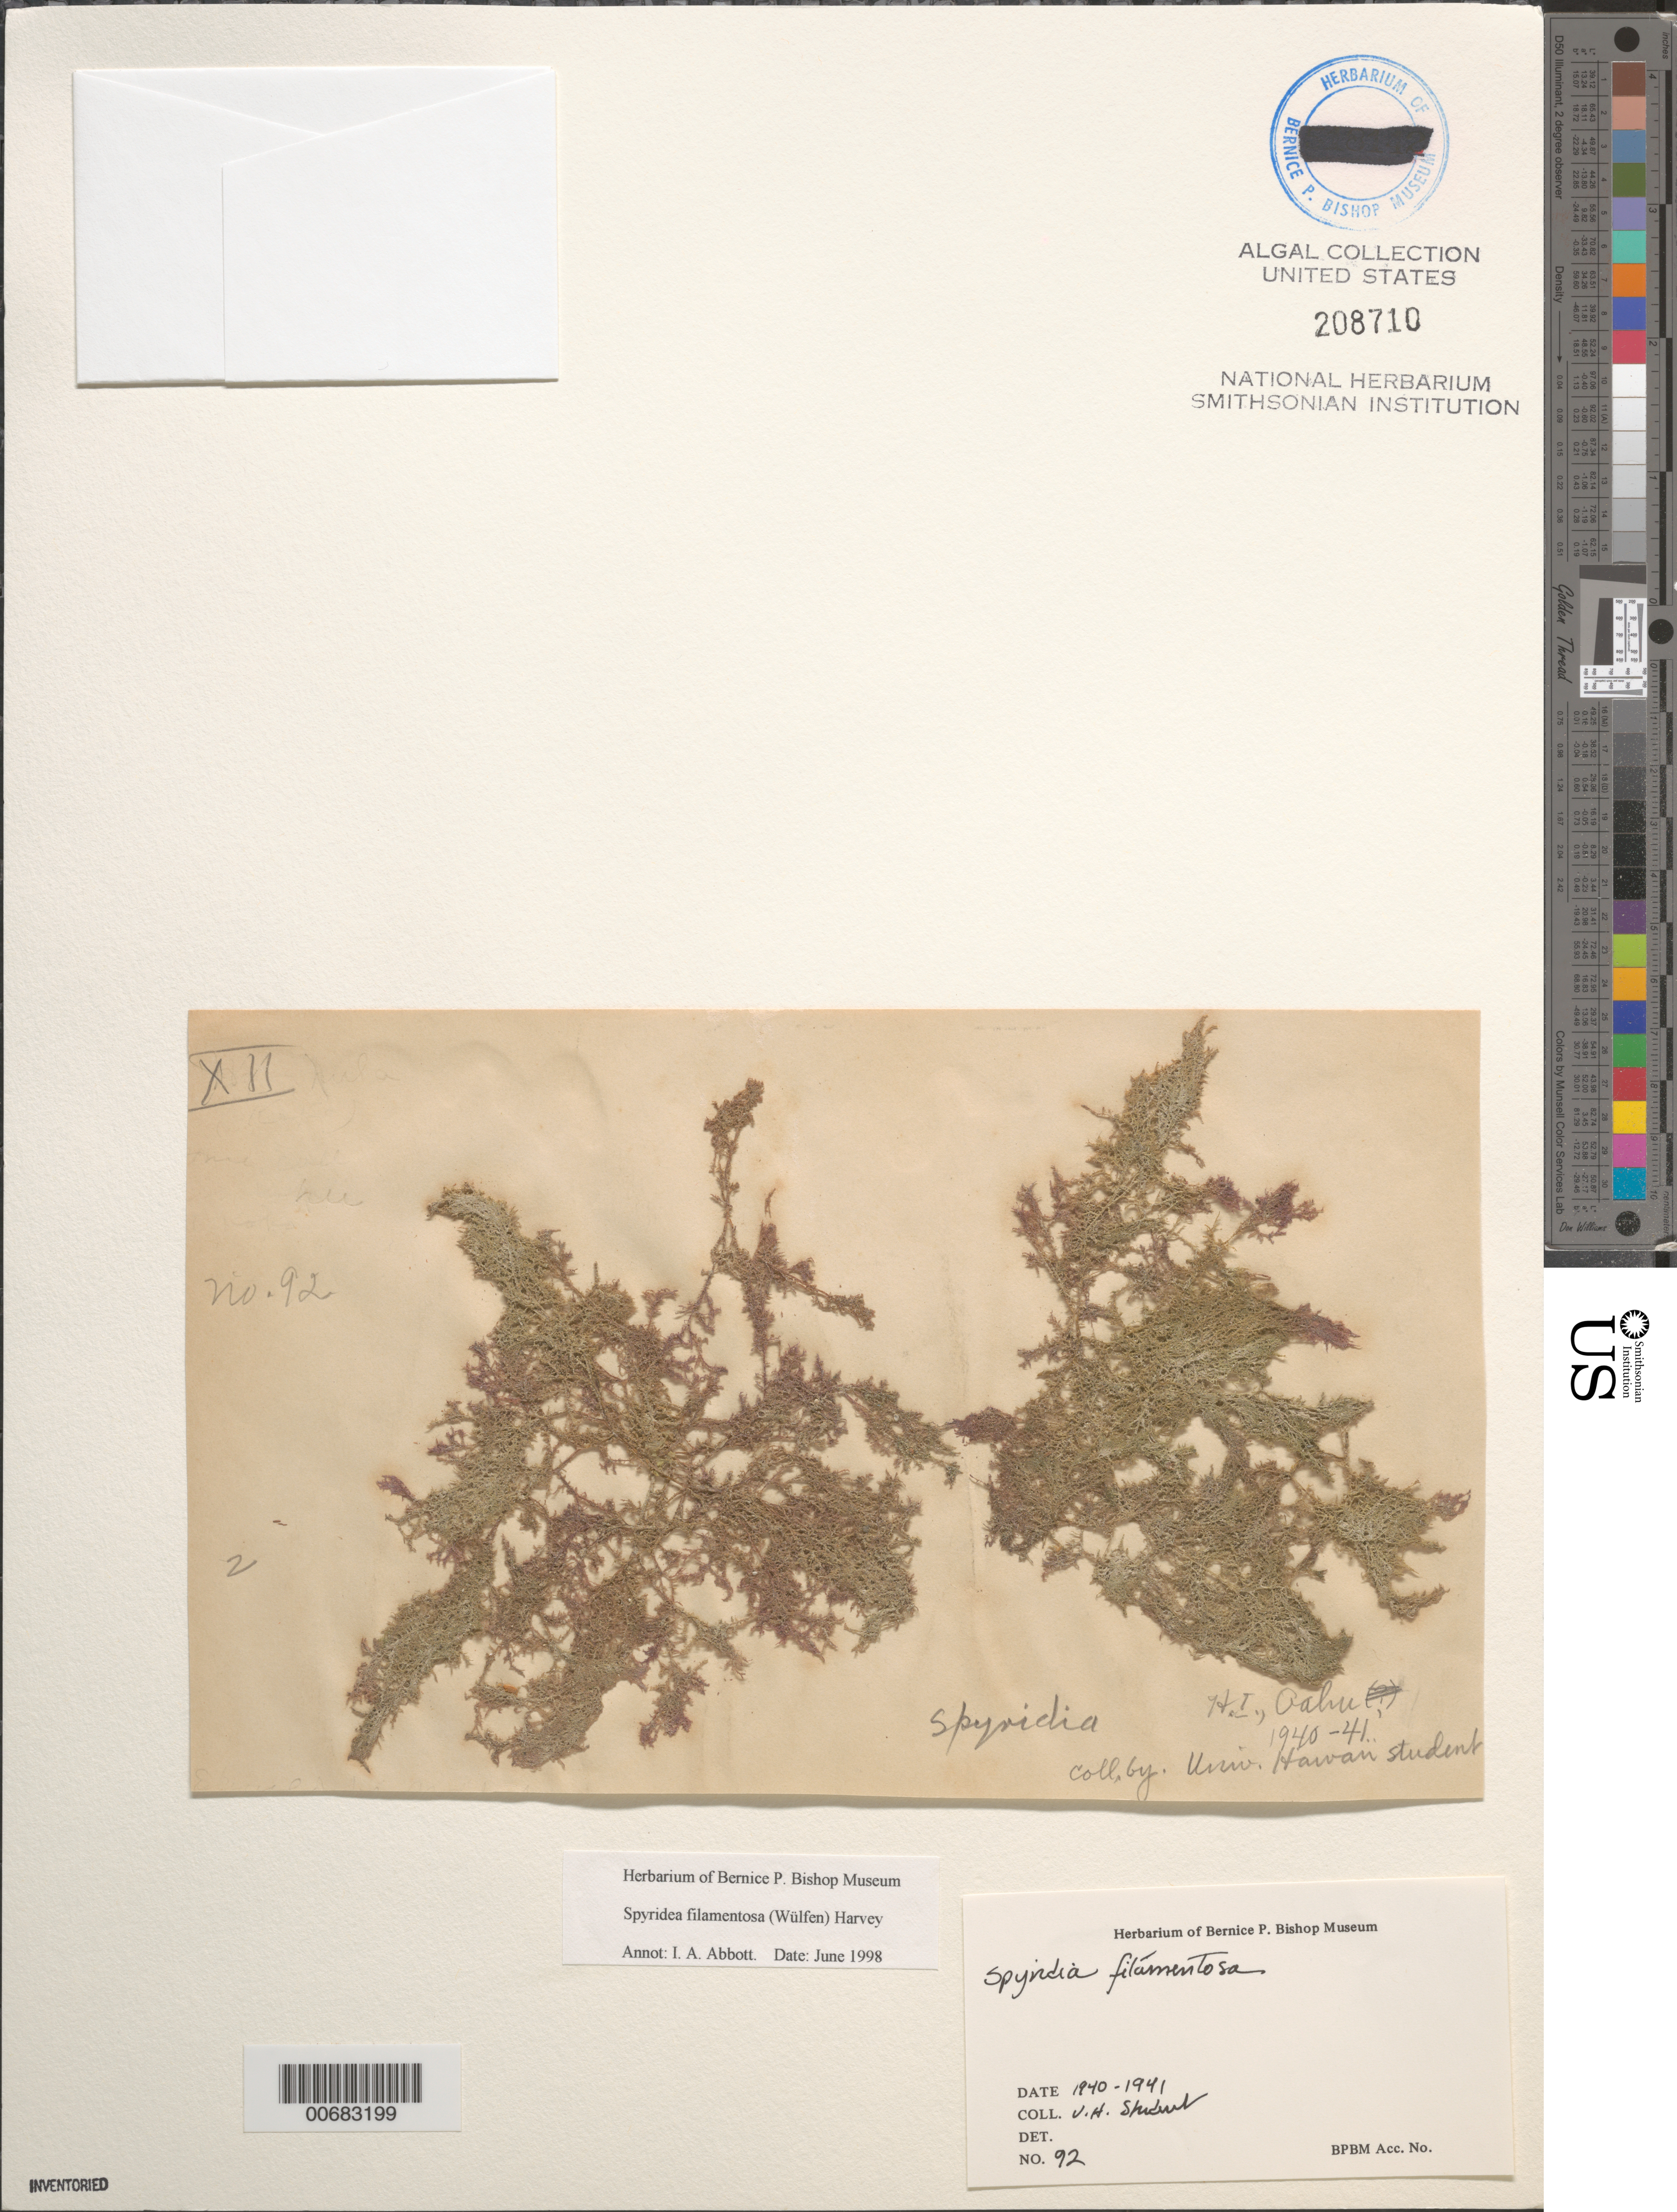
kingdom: Plantae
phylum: Rhodophyta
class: Florideophyceae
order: Ceramiales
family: Spyridiaceae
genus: Spyridia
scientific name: Spyridia filamentosa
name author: (Wulfen) Harv.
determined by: Abbott, Isabella A.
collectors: University of Hawaii student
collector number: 92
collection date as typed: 1940 or -- --- 1941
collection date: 1940 or 1941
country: United States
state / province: Hawaii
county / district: Honolulu County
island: Oahu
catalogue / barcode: US 208710